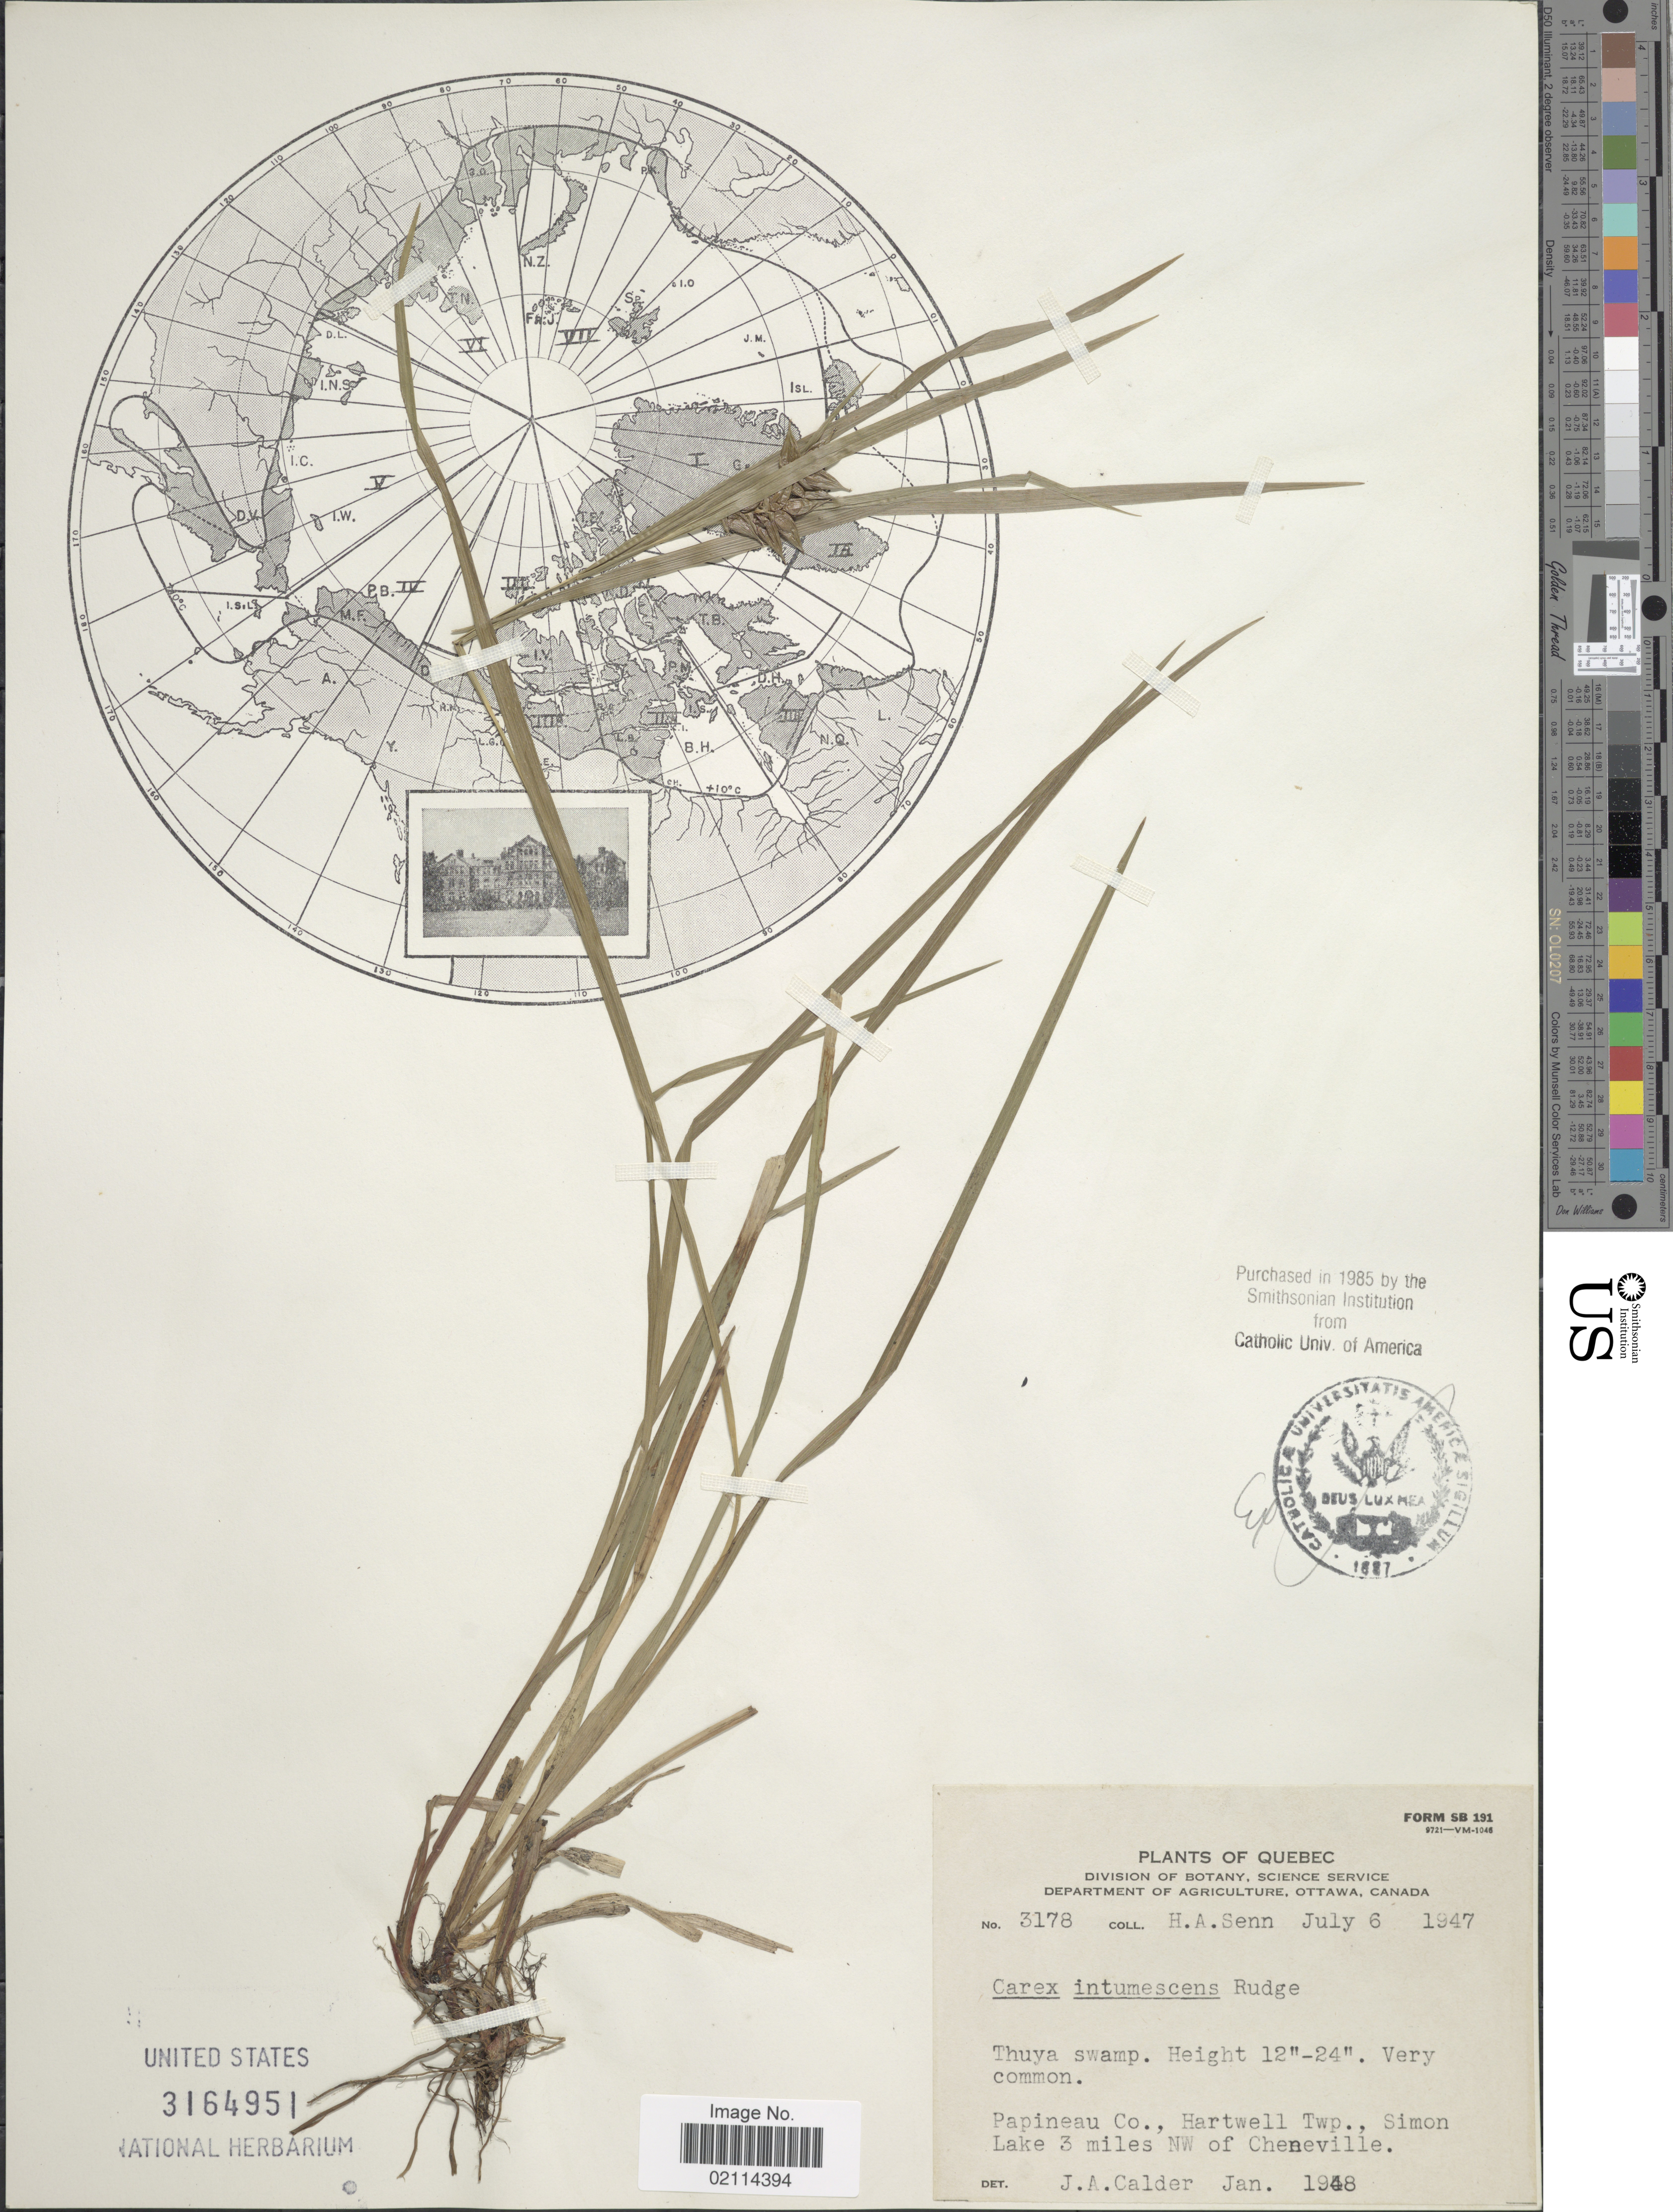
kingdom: Plantae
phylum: Tracheophyta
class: Liliopsida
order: Poales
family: Cyperaceae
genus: Carex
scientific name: Carex intumescens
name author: Rudge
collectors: H. Senn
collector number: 3178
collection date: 1947-07-06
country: Canada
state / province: Quebec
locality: Thuya swamp, Papineau Co., Hartwell Twp., Simon Lake 3 miles NW of Cheneville.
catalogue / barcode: US 3164951